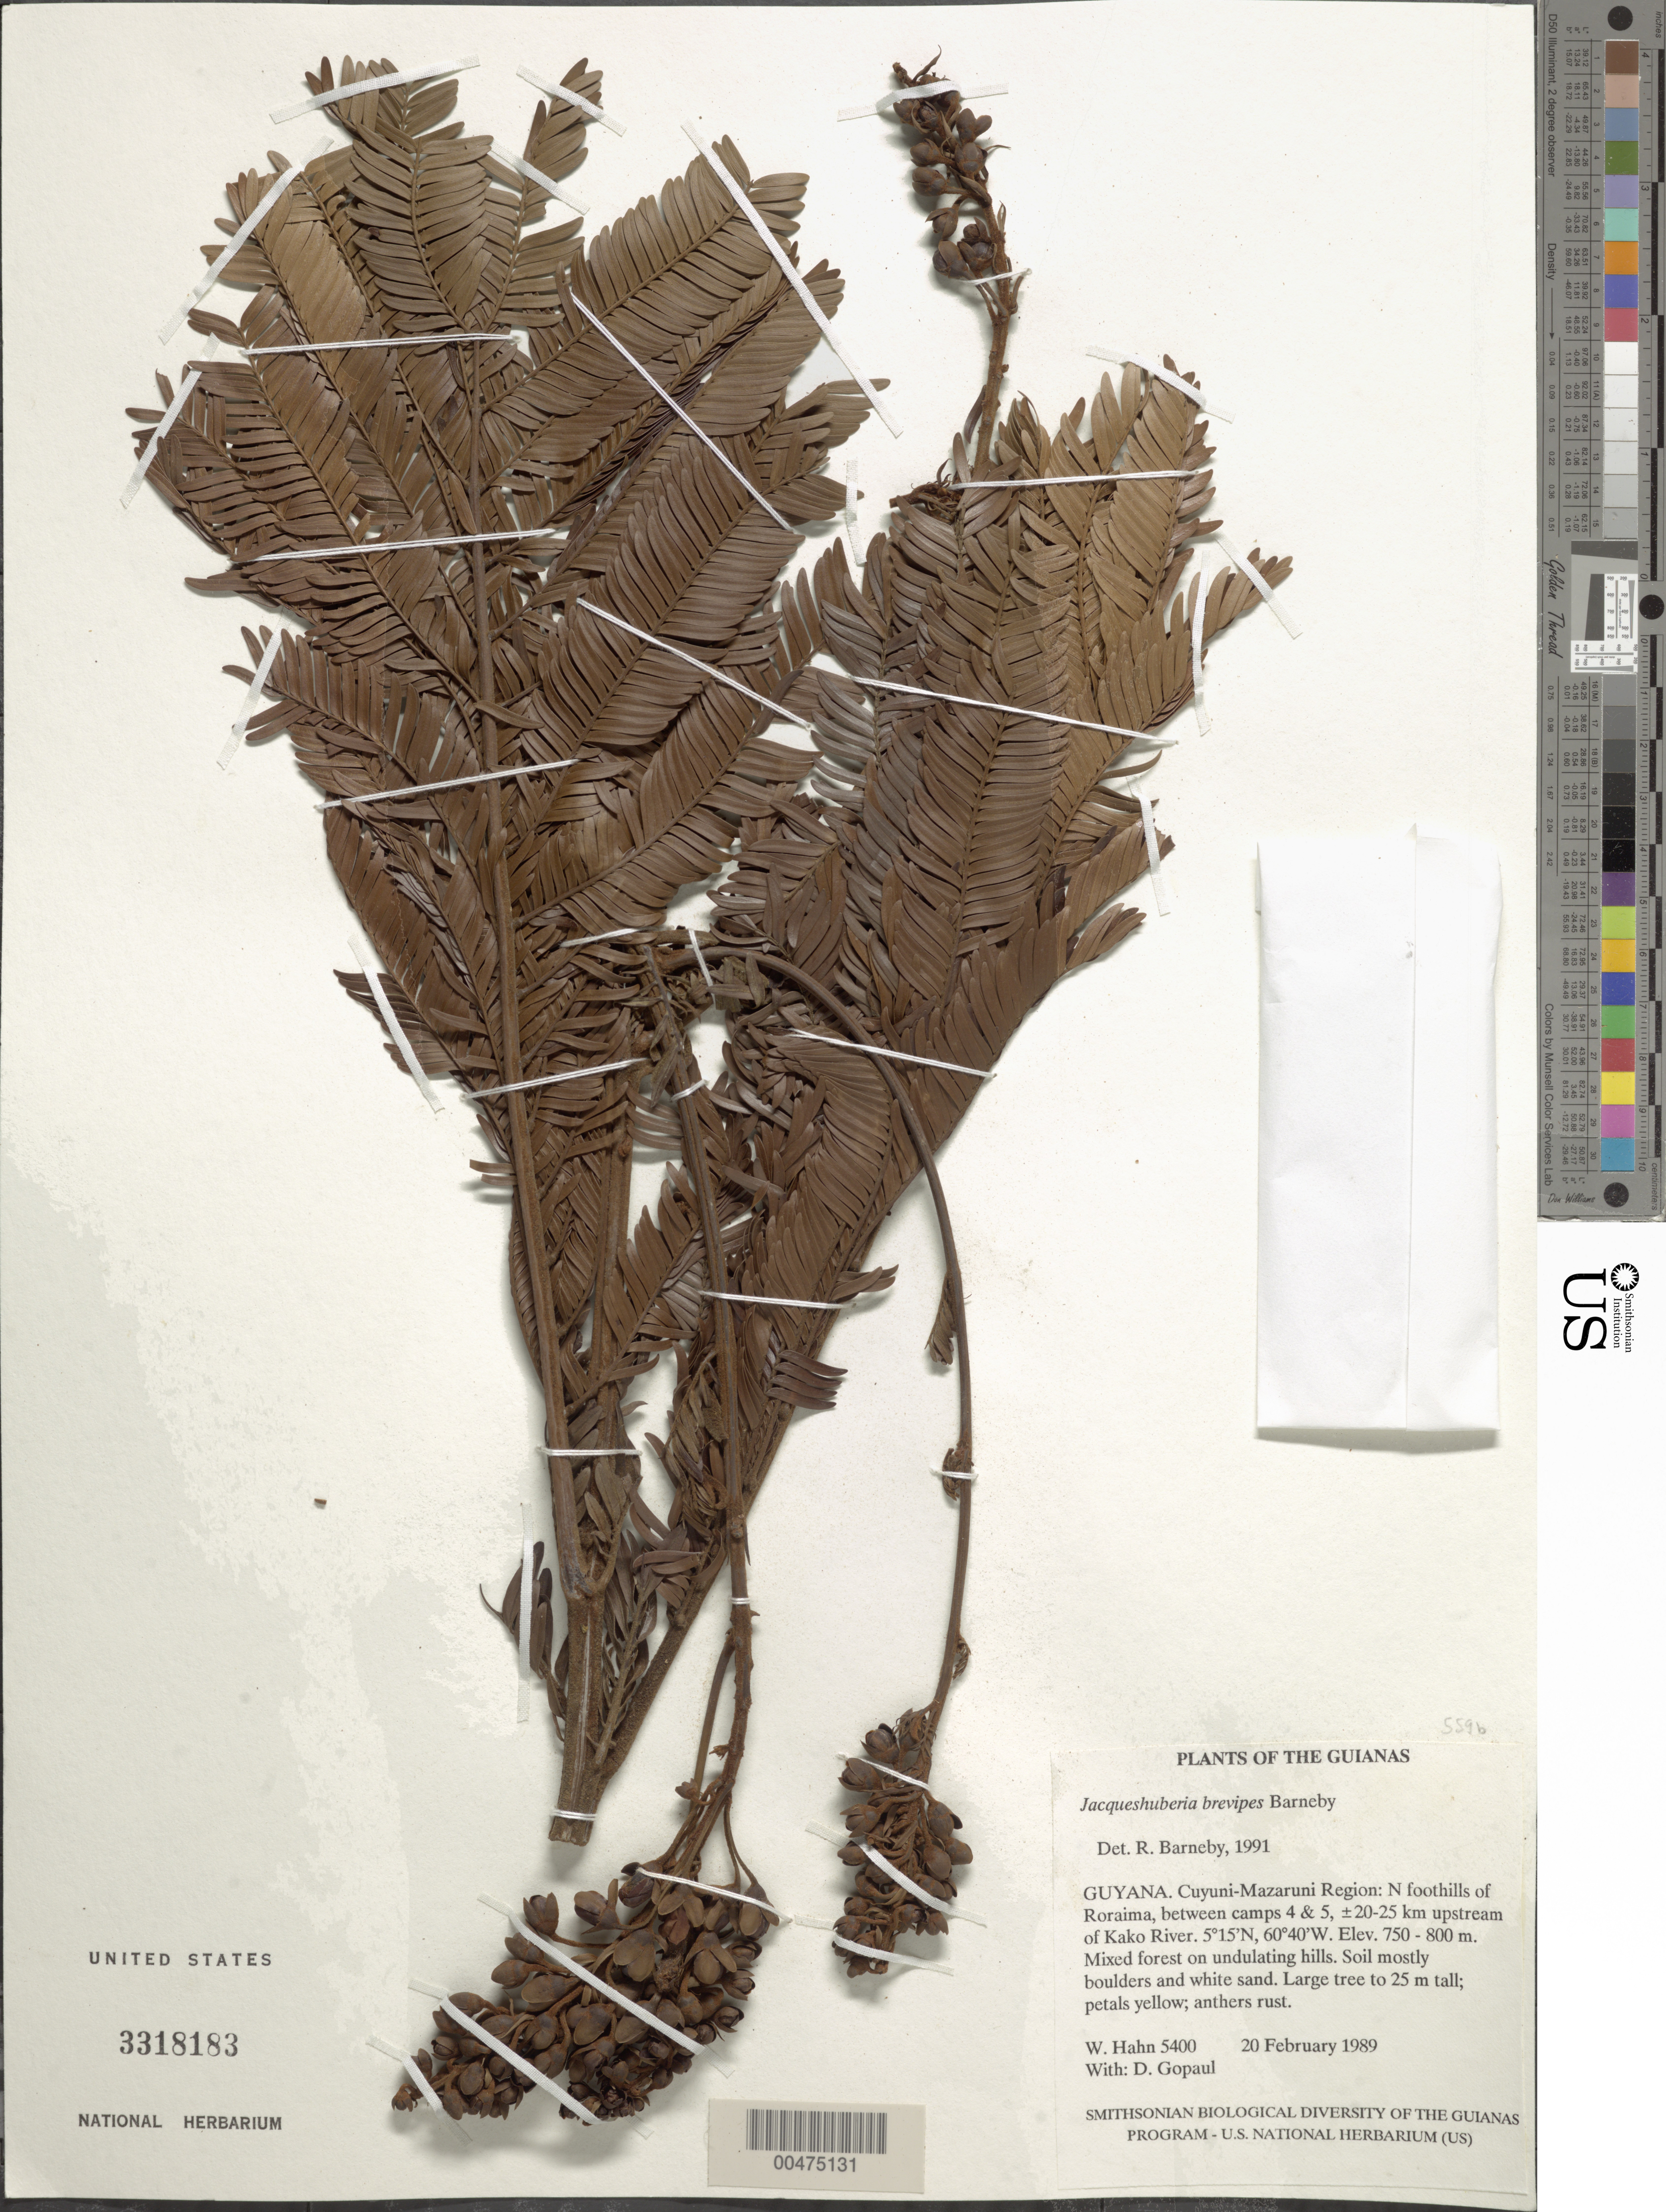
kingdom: Plantae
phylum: Tracheophyta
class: Magnoliopsida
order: Fabales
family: Fabaceae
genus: Jacqueshuberia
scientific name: Jacqueshuberia brevipes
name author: Barneby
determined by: Barneby, Rupert C., (NY)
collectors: W. Hahn & D. Gopaul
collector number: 5400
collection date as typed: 20 February 1989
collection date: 1989-02-20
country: Guyana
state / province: Cuyuni-Mazaruni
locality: N foothills of Roraima, between camps 4 & 5, ±20-25 km upstream of Kako River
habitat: Mixed forest on undulating hills. Soil mostly boulders and white sand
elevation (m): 750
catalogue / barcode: US 3318183